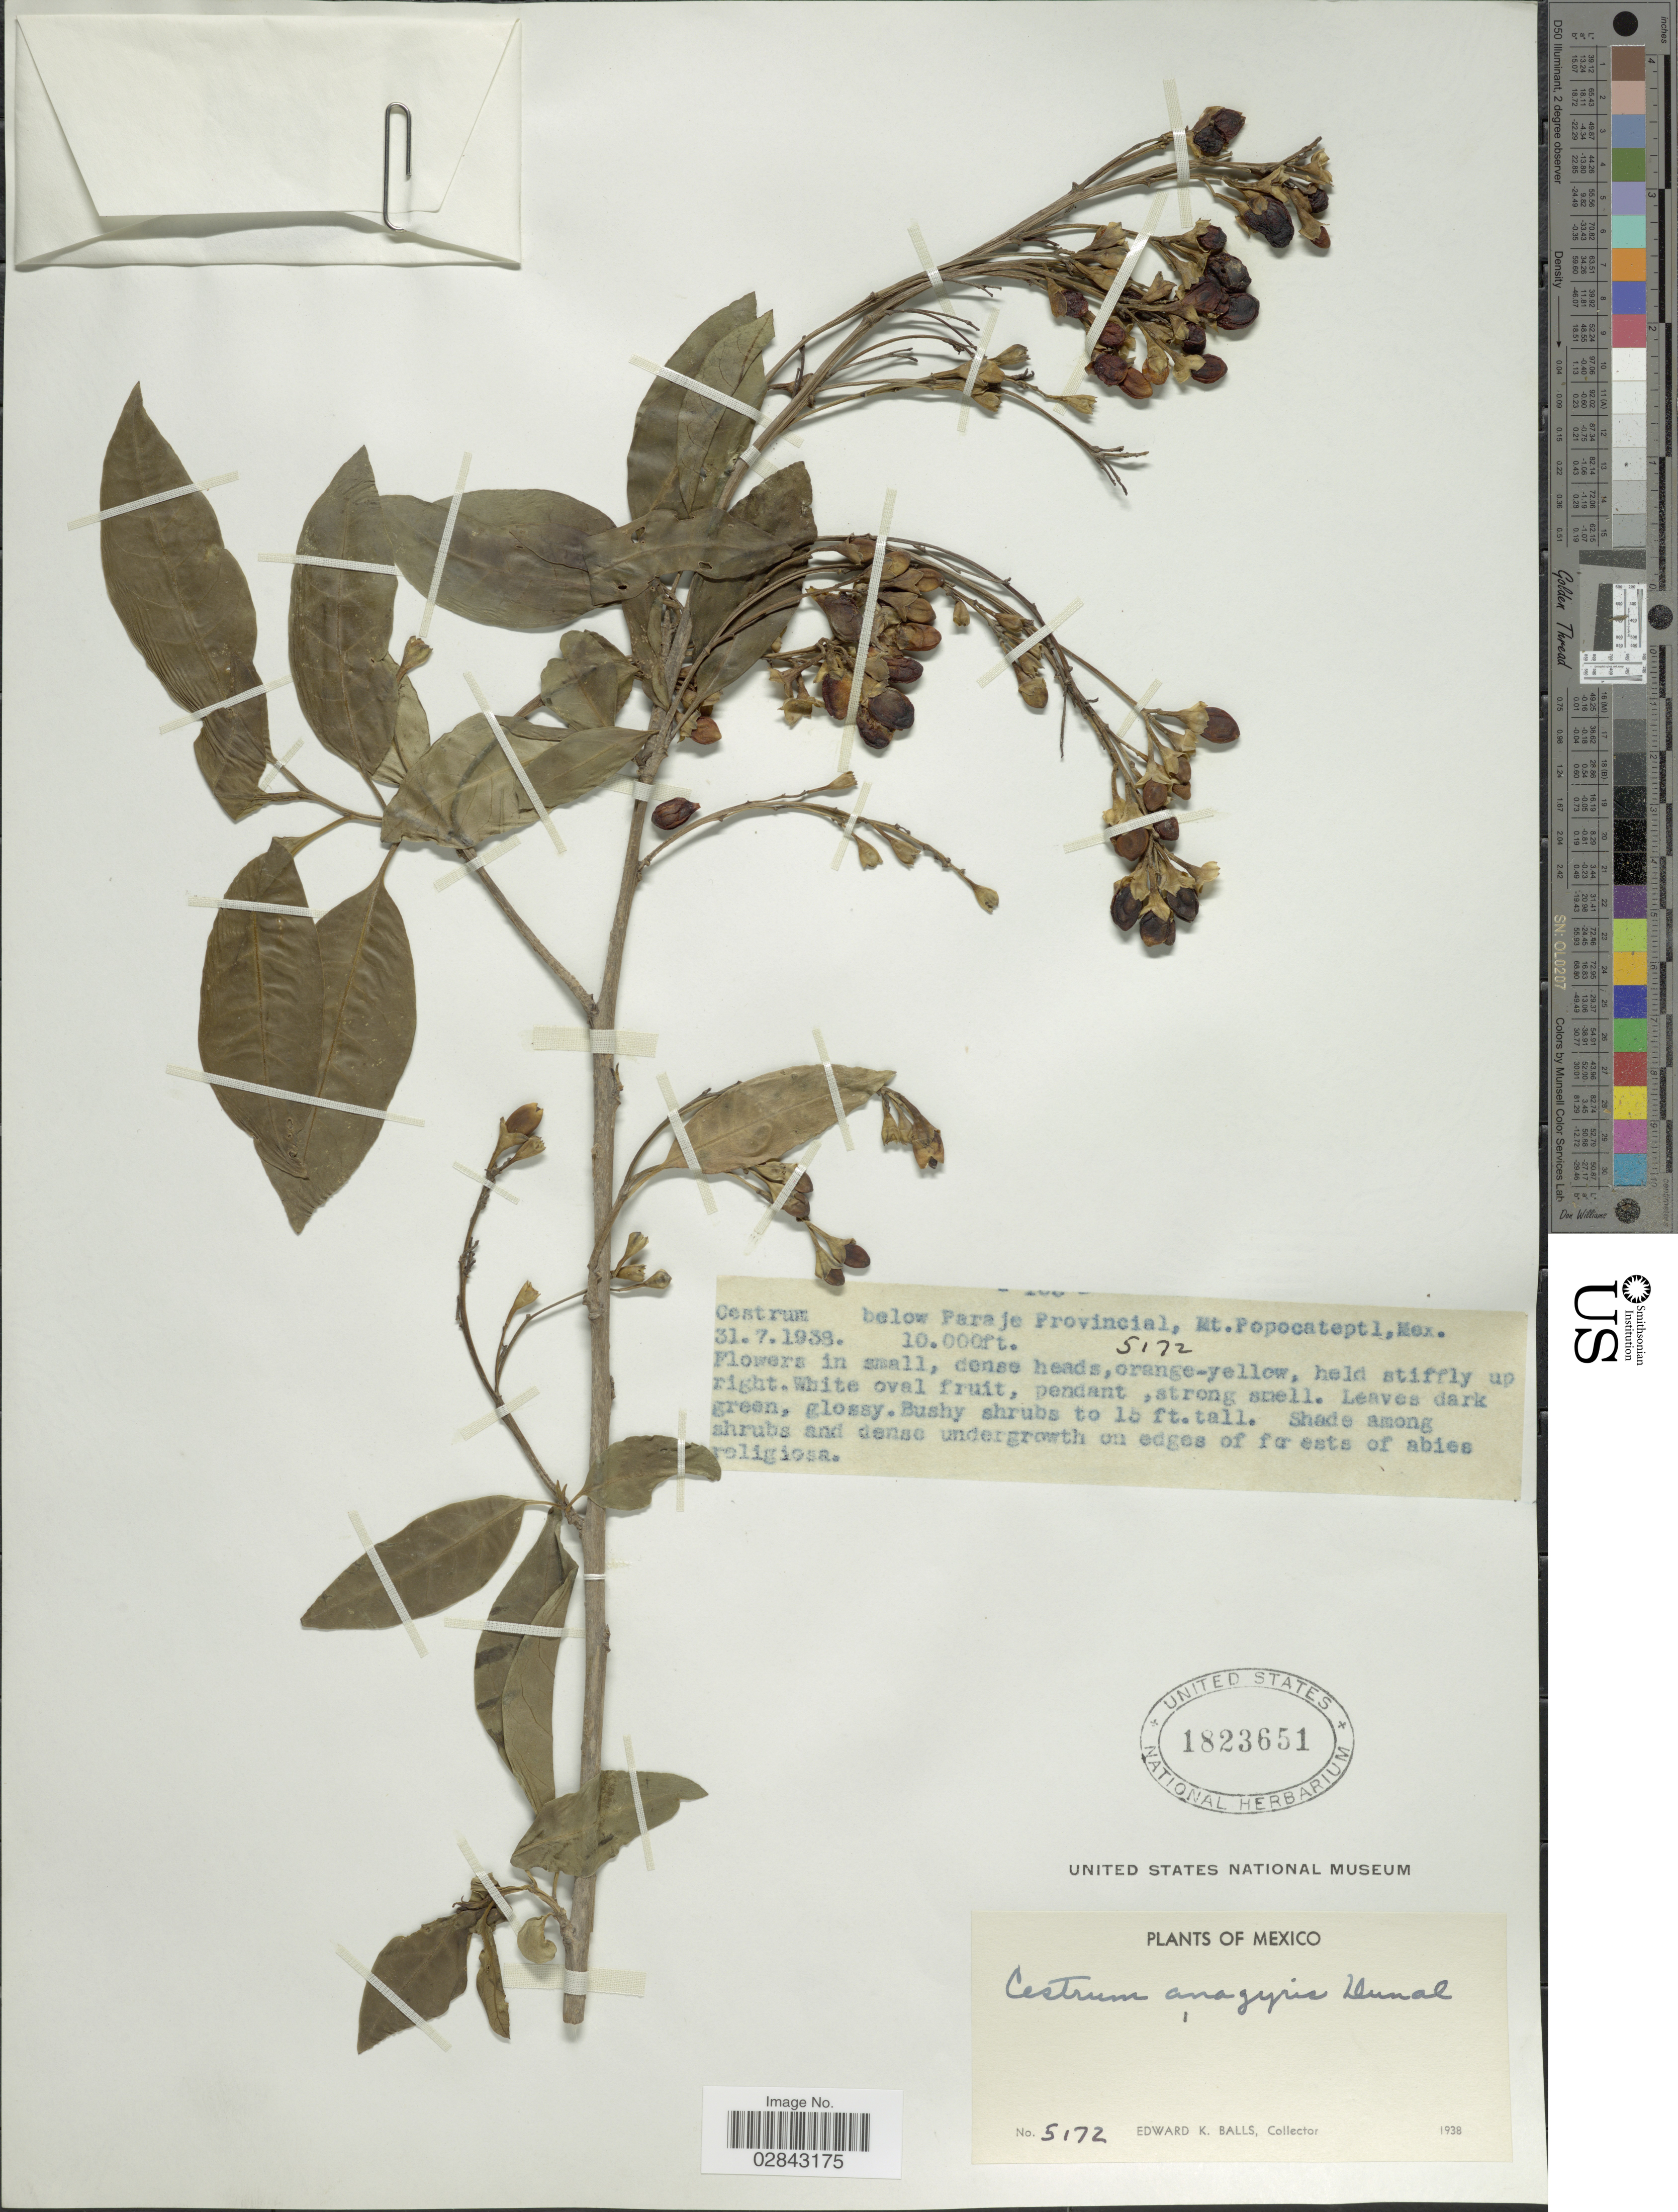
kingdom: Plantae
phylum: Tracheophyta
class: Magnoliopsida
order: Solanales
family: Solanaceae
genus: Cestrum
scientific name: Cestrum anagyris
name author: Dunal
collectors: E. K. Balls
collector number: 5172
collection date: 1938-07-31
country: Mexico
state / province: México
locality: Below Paraje Provincial, Mt. Popocateptl, Mex.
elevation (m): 3048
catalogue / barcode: US 1823651